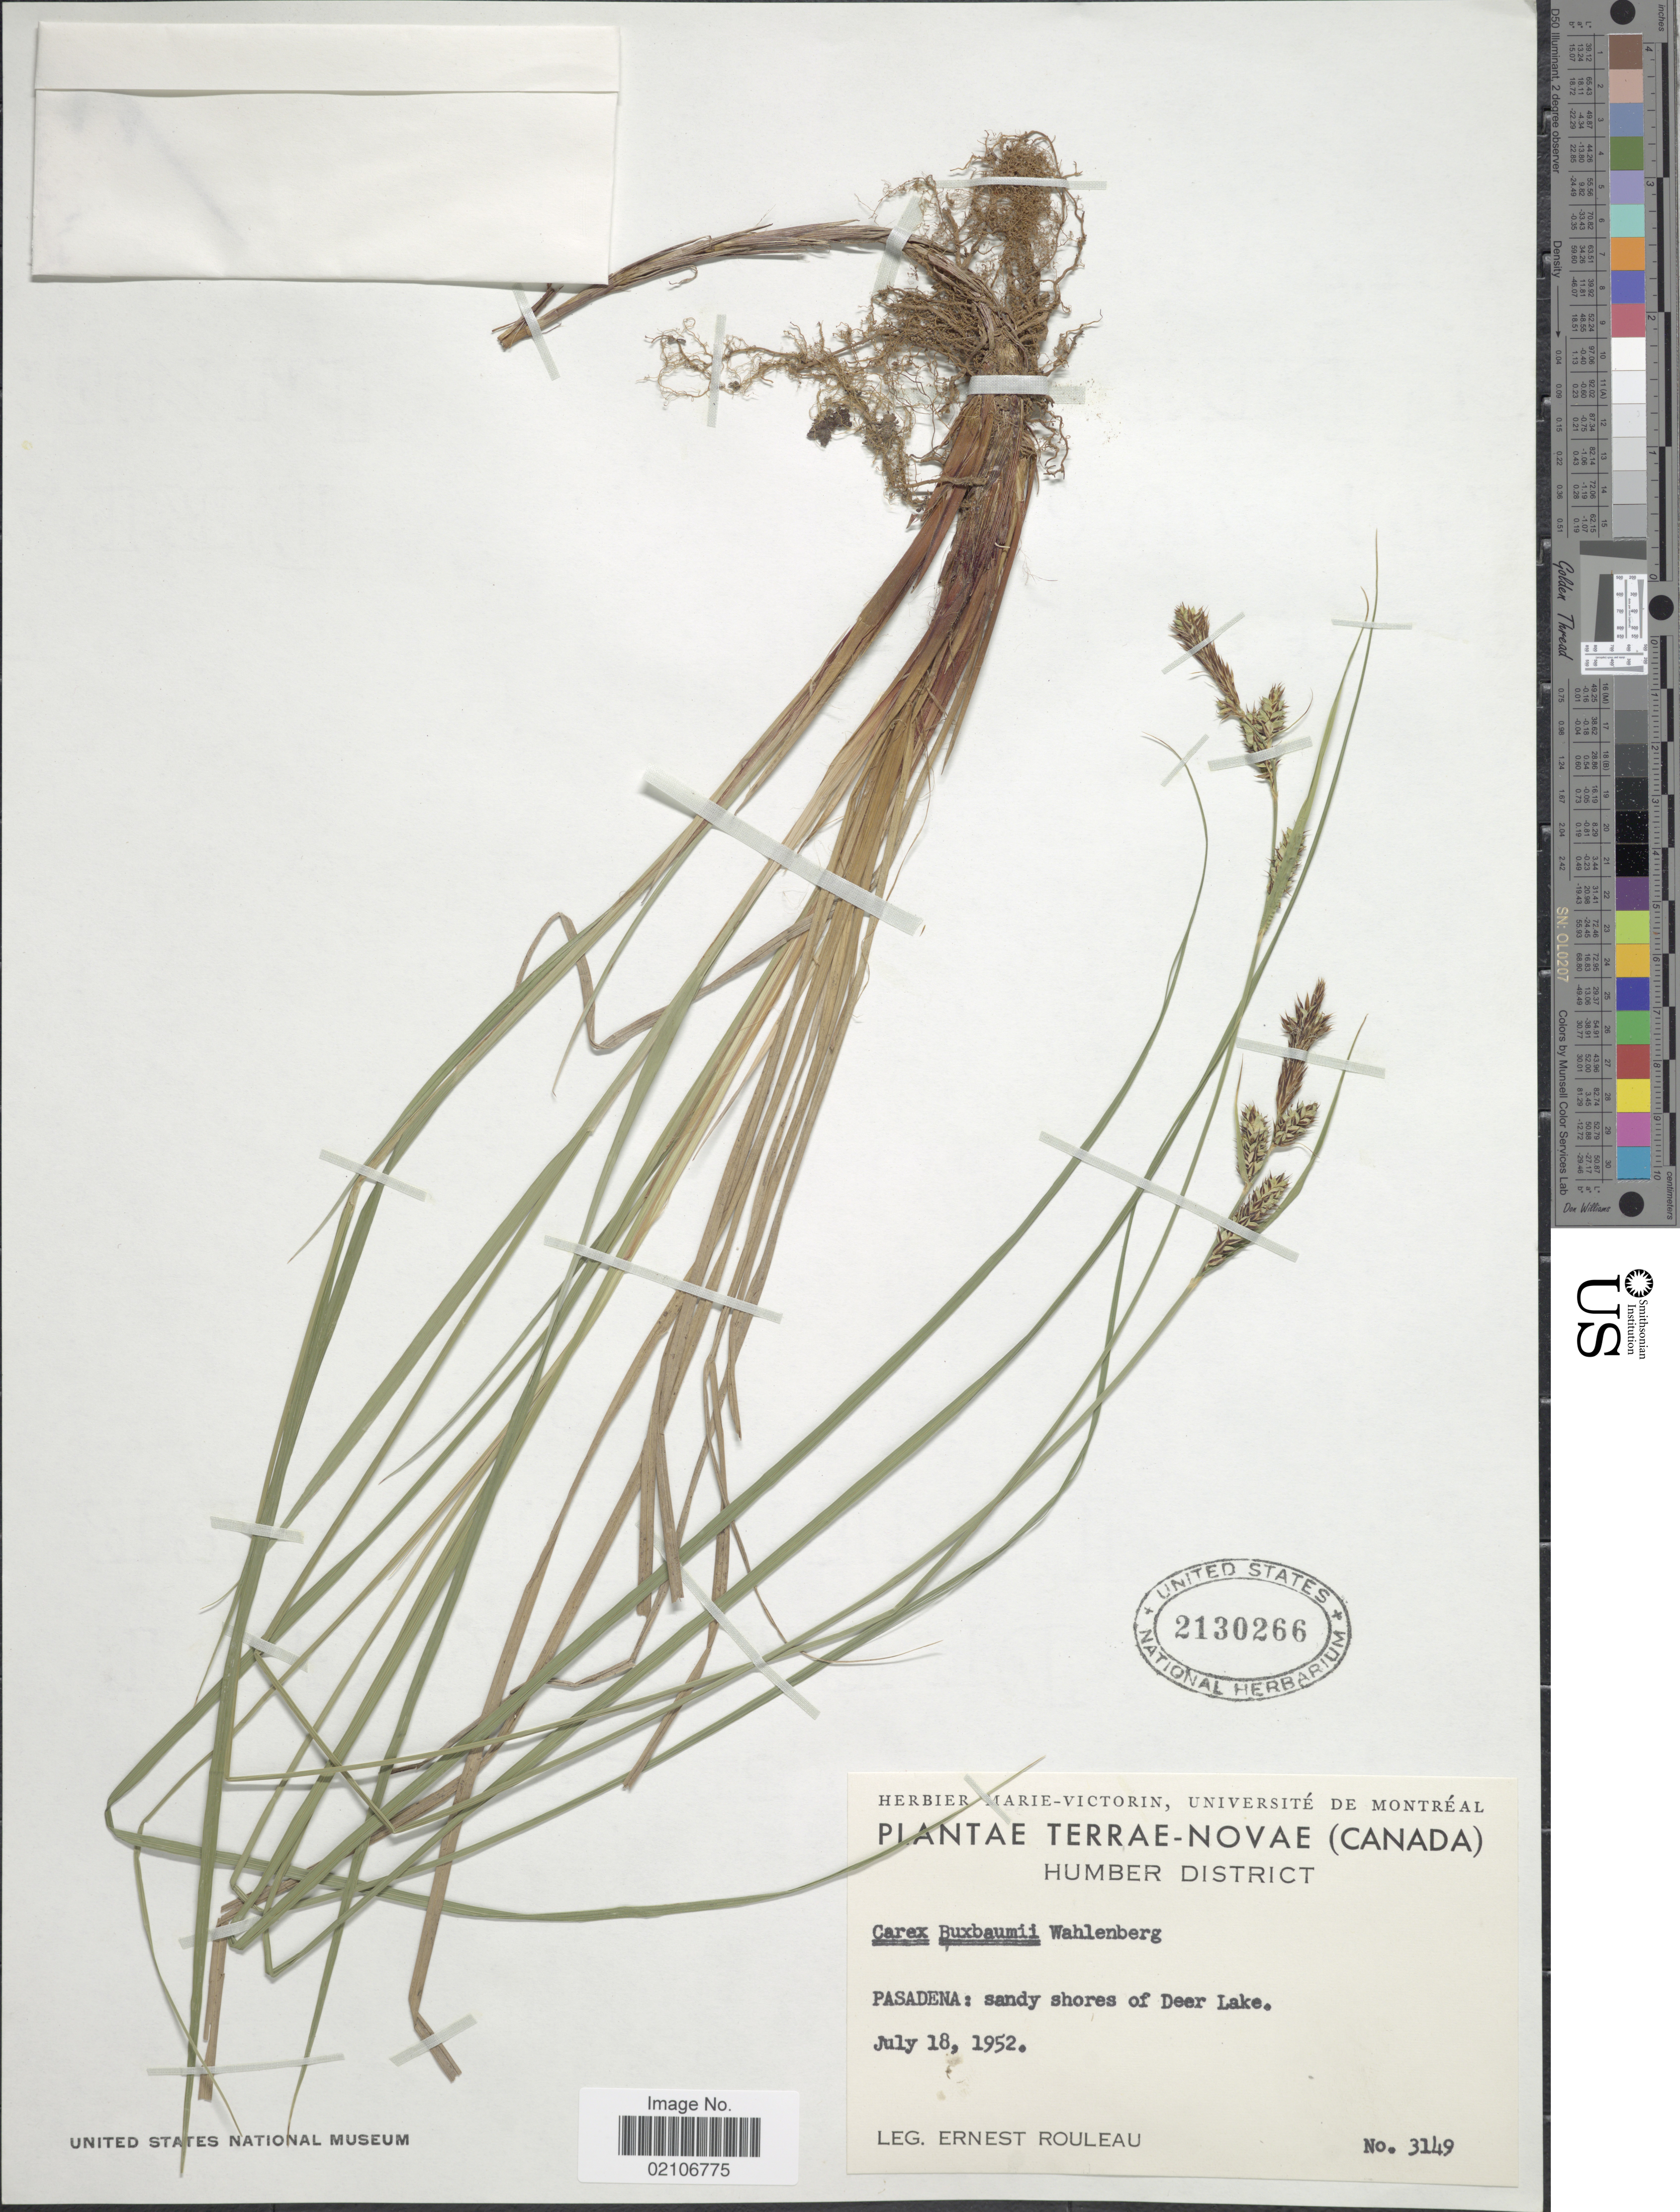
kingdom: Plantae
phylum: Tracheophyta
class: Liliopsida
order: Poales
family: Cyperaceae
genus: Carex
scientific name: Carex buxbaumii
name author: Wahlenb.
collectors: J. Rouleau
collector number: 3149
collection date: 1952-07-18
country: Canada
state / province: Newfoundland and Labrador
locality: Terra-Novae (Canada) Humber District. Pasadena: sandy shores of Deer Lake.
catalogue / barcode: US 2130266